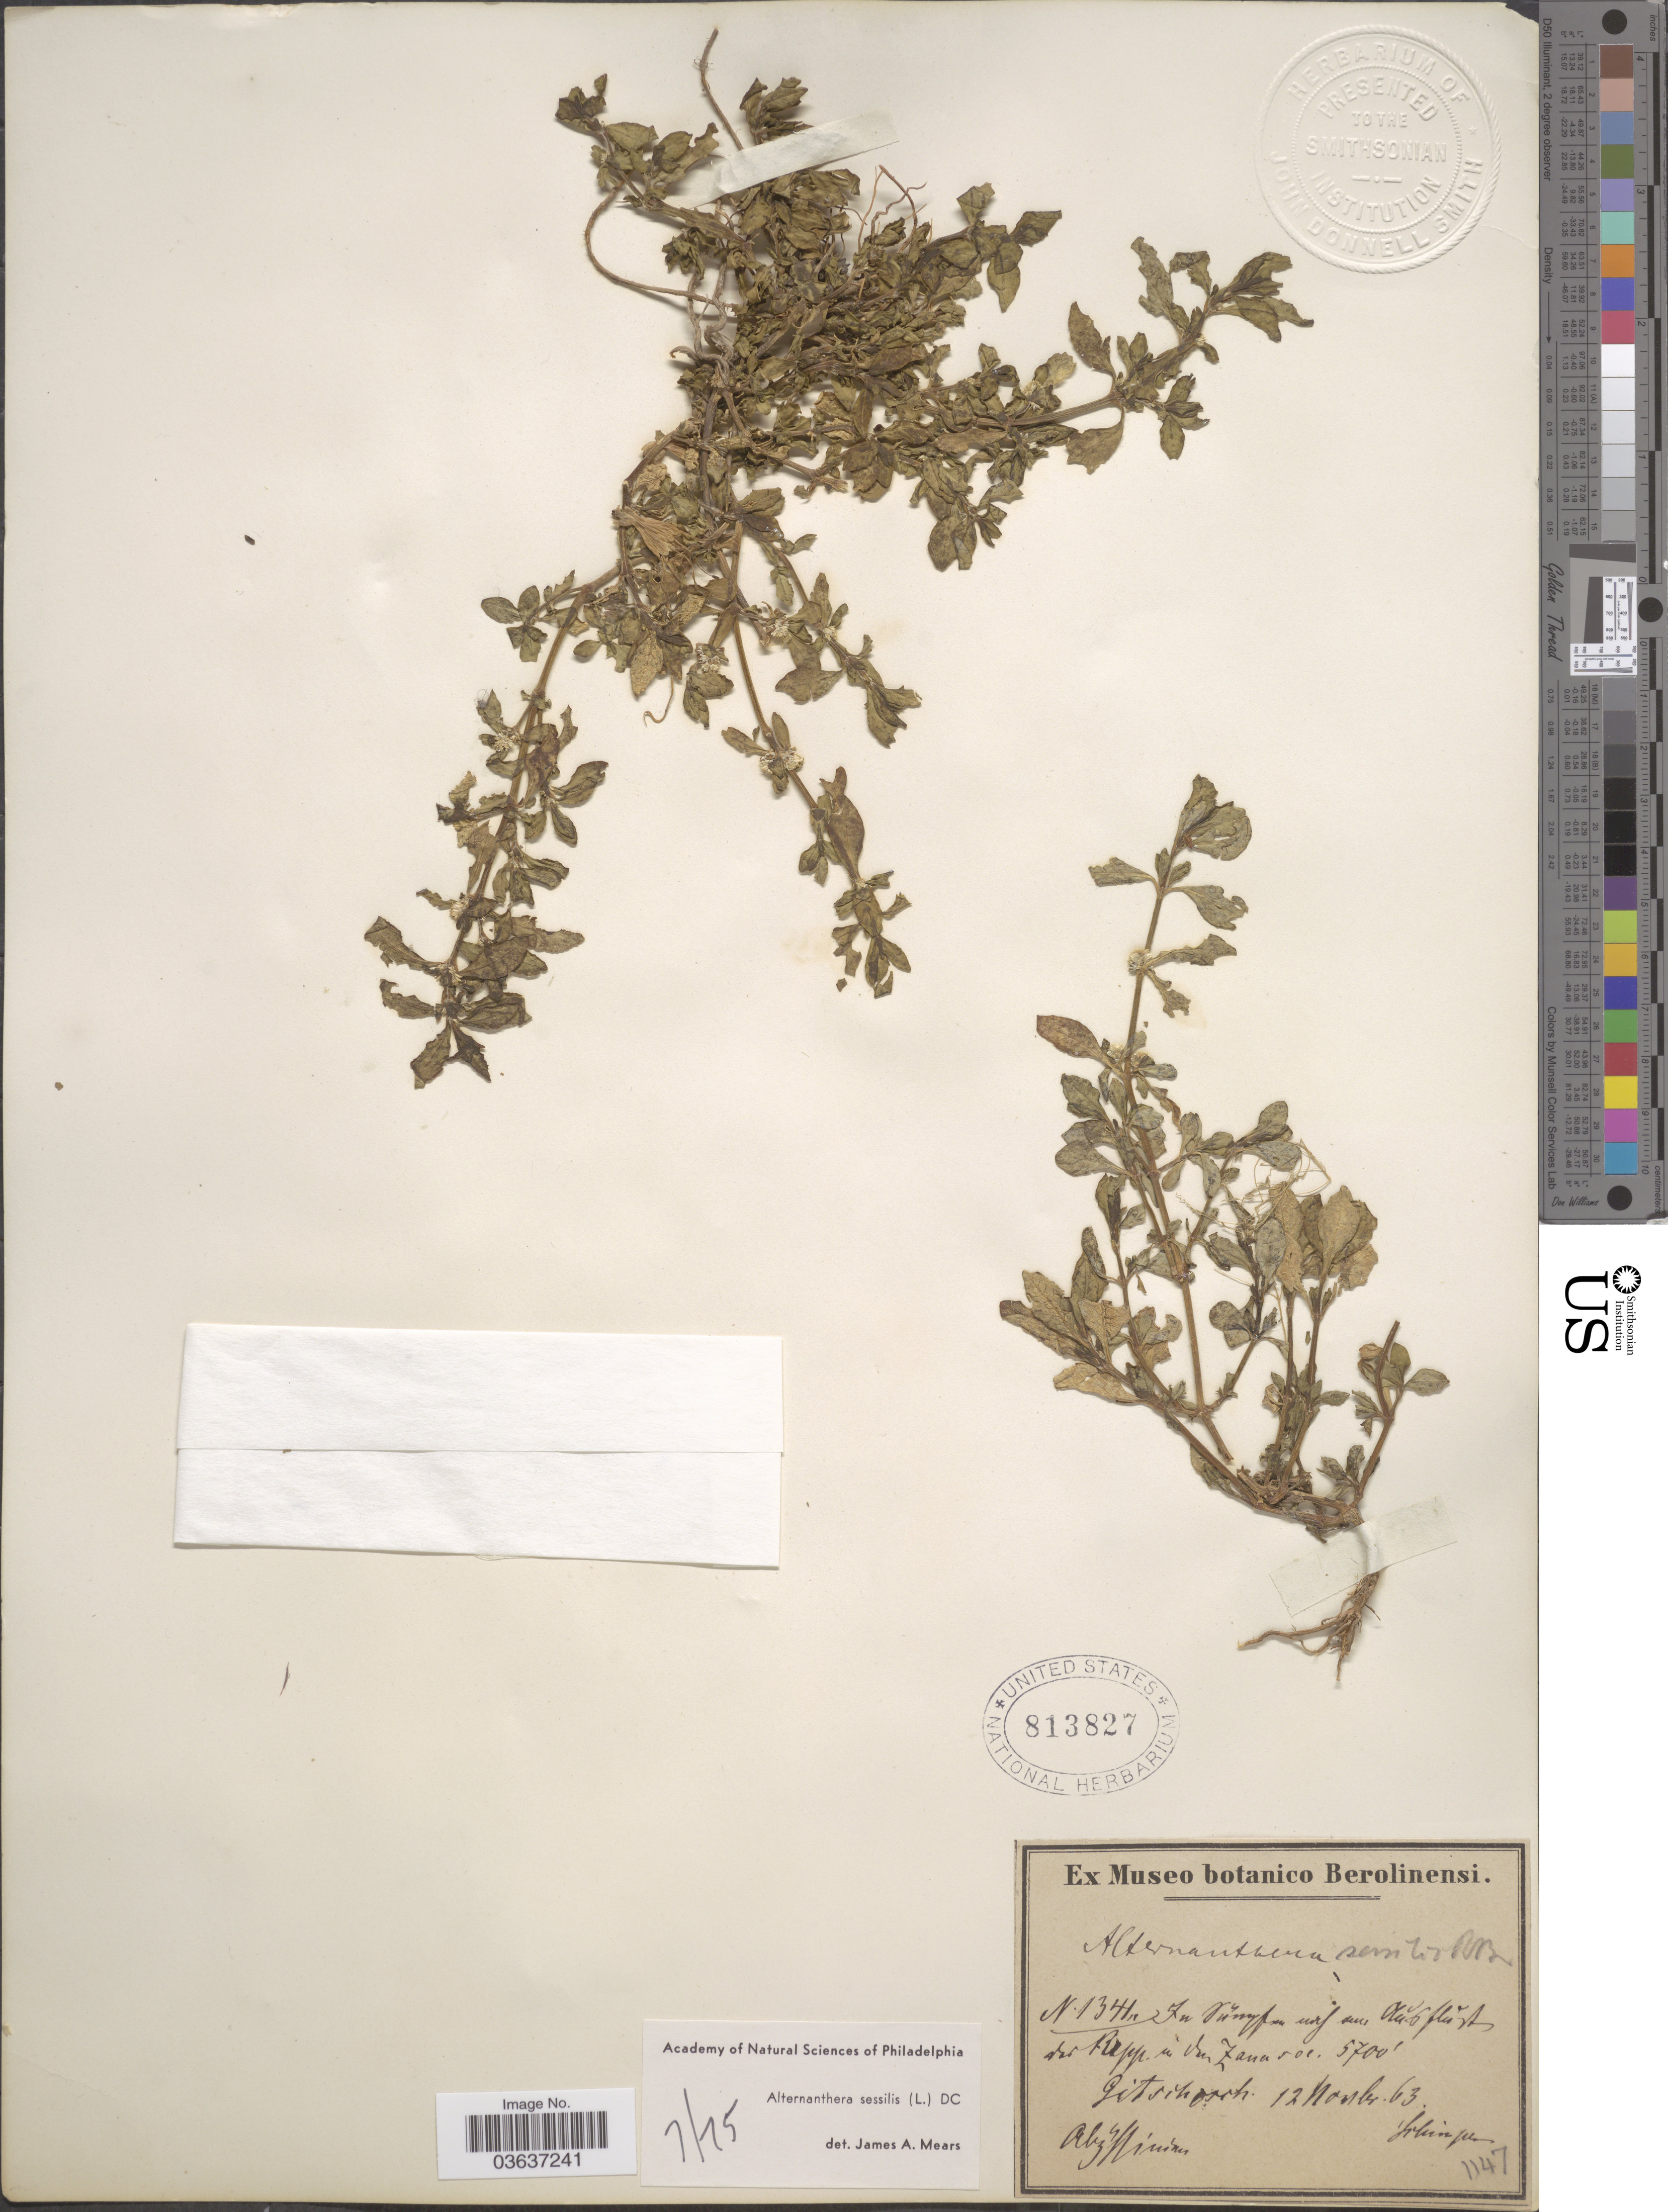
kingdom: Plantae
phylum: Tracheophyta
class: Magnoliopsida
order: Caryophyllales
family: Amaranthaceae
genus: Alternanthera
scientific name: Alternanthera sessilis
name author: (L.) DC.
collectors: -. Schimper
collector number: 1341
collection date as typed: Transcribed d/m/y: 12/11/63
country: Ethiopia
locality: [illegible text] Zana Gitschosch[interpreted]. Abyssinia.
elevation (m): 1737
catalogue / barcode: US 813827